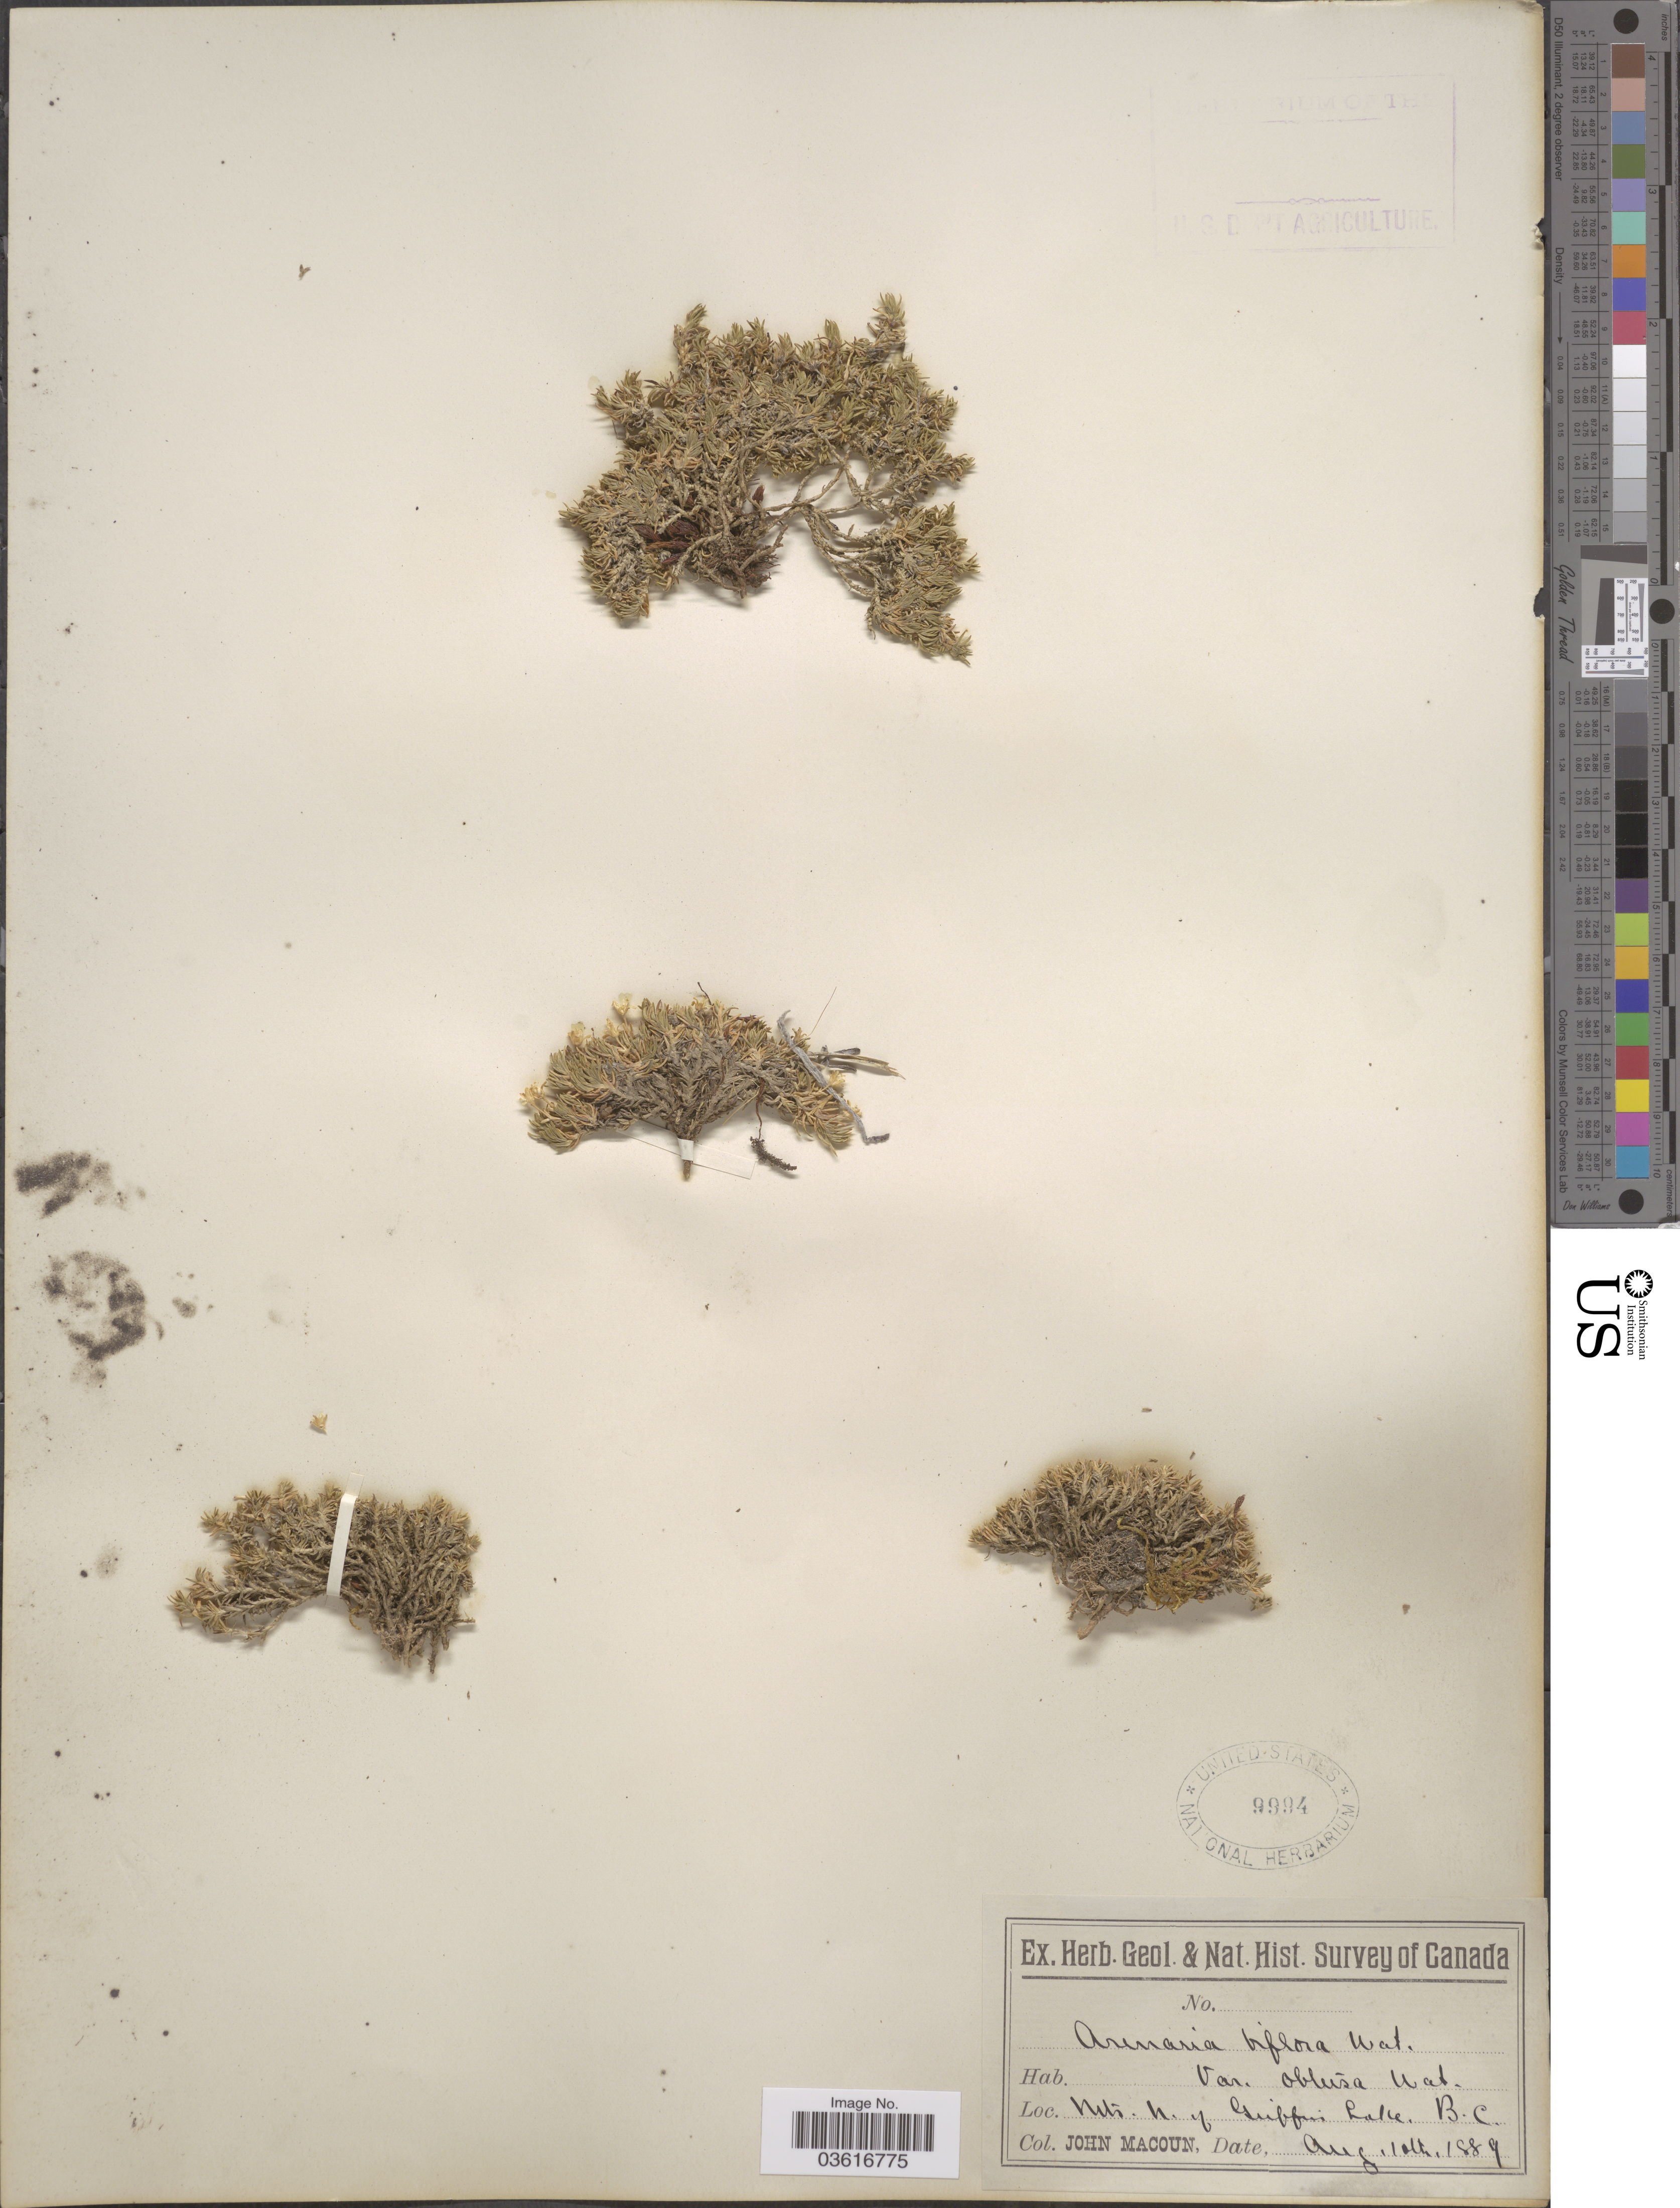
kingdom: Plantae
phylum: Tracheophyta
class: Magnoliopsida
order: Caryophyllales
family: Caryophyllaceae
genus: Cherleria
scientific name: Cherleria biflora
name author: (L.) A.J. Moore & Dillenb.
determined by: Strong, M. T., (US), Smithsonian Institution - National Museum of Natural History (UNITED STATES)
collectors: J. Macoun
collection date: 1889-08-10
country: Canada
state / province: British Columbia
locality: Mts. N. of Griffin Lake.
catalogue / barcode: US 9994